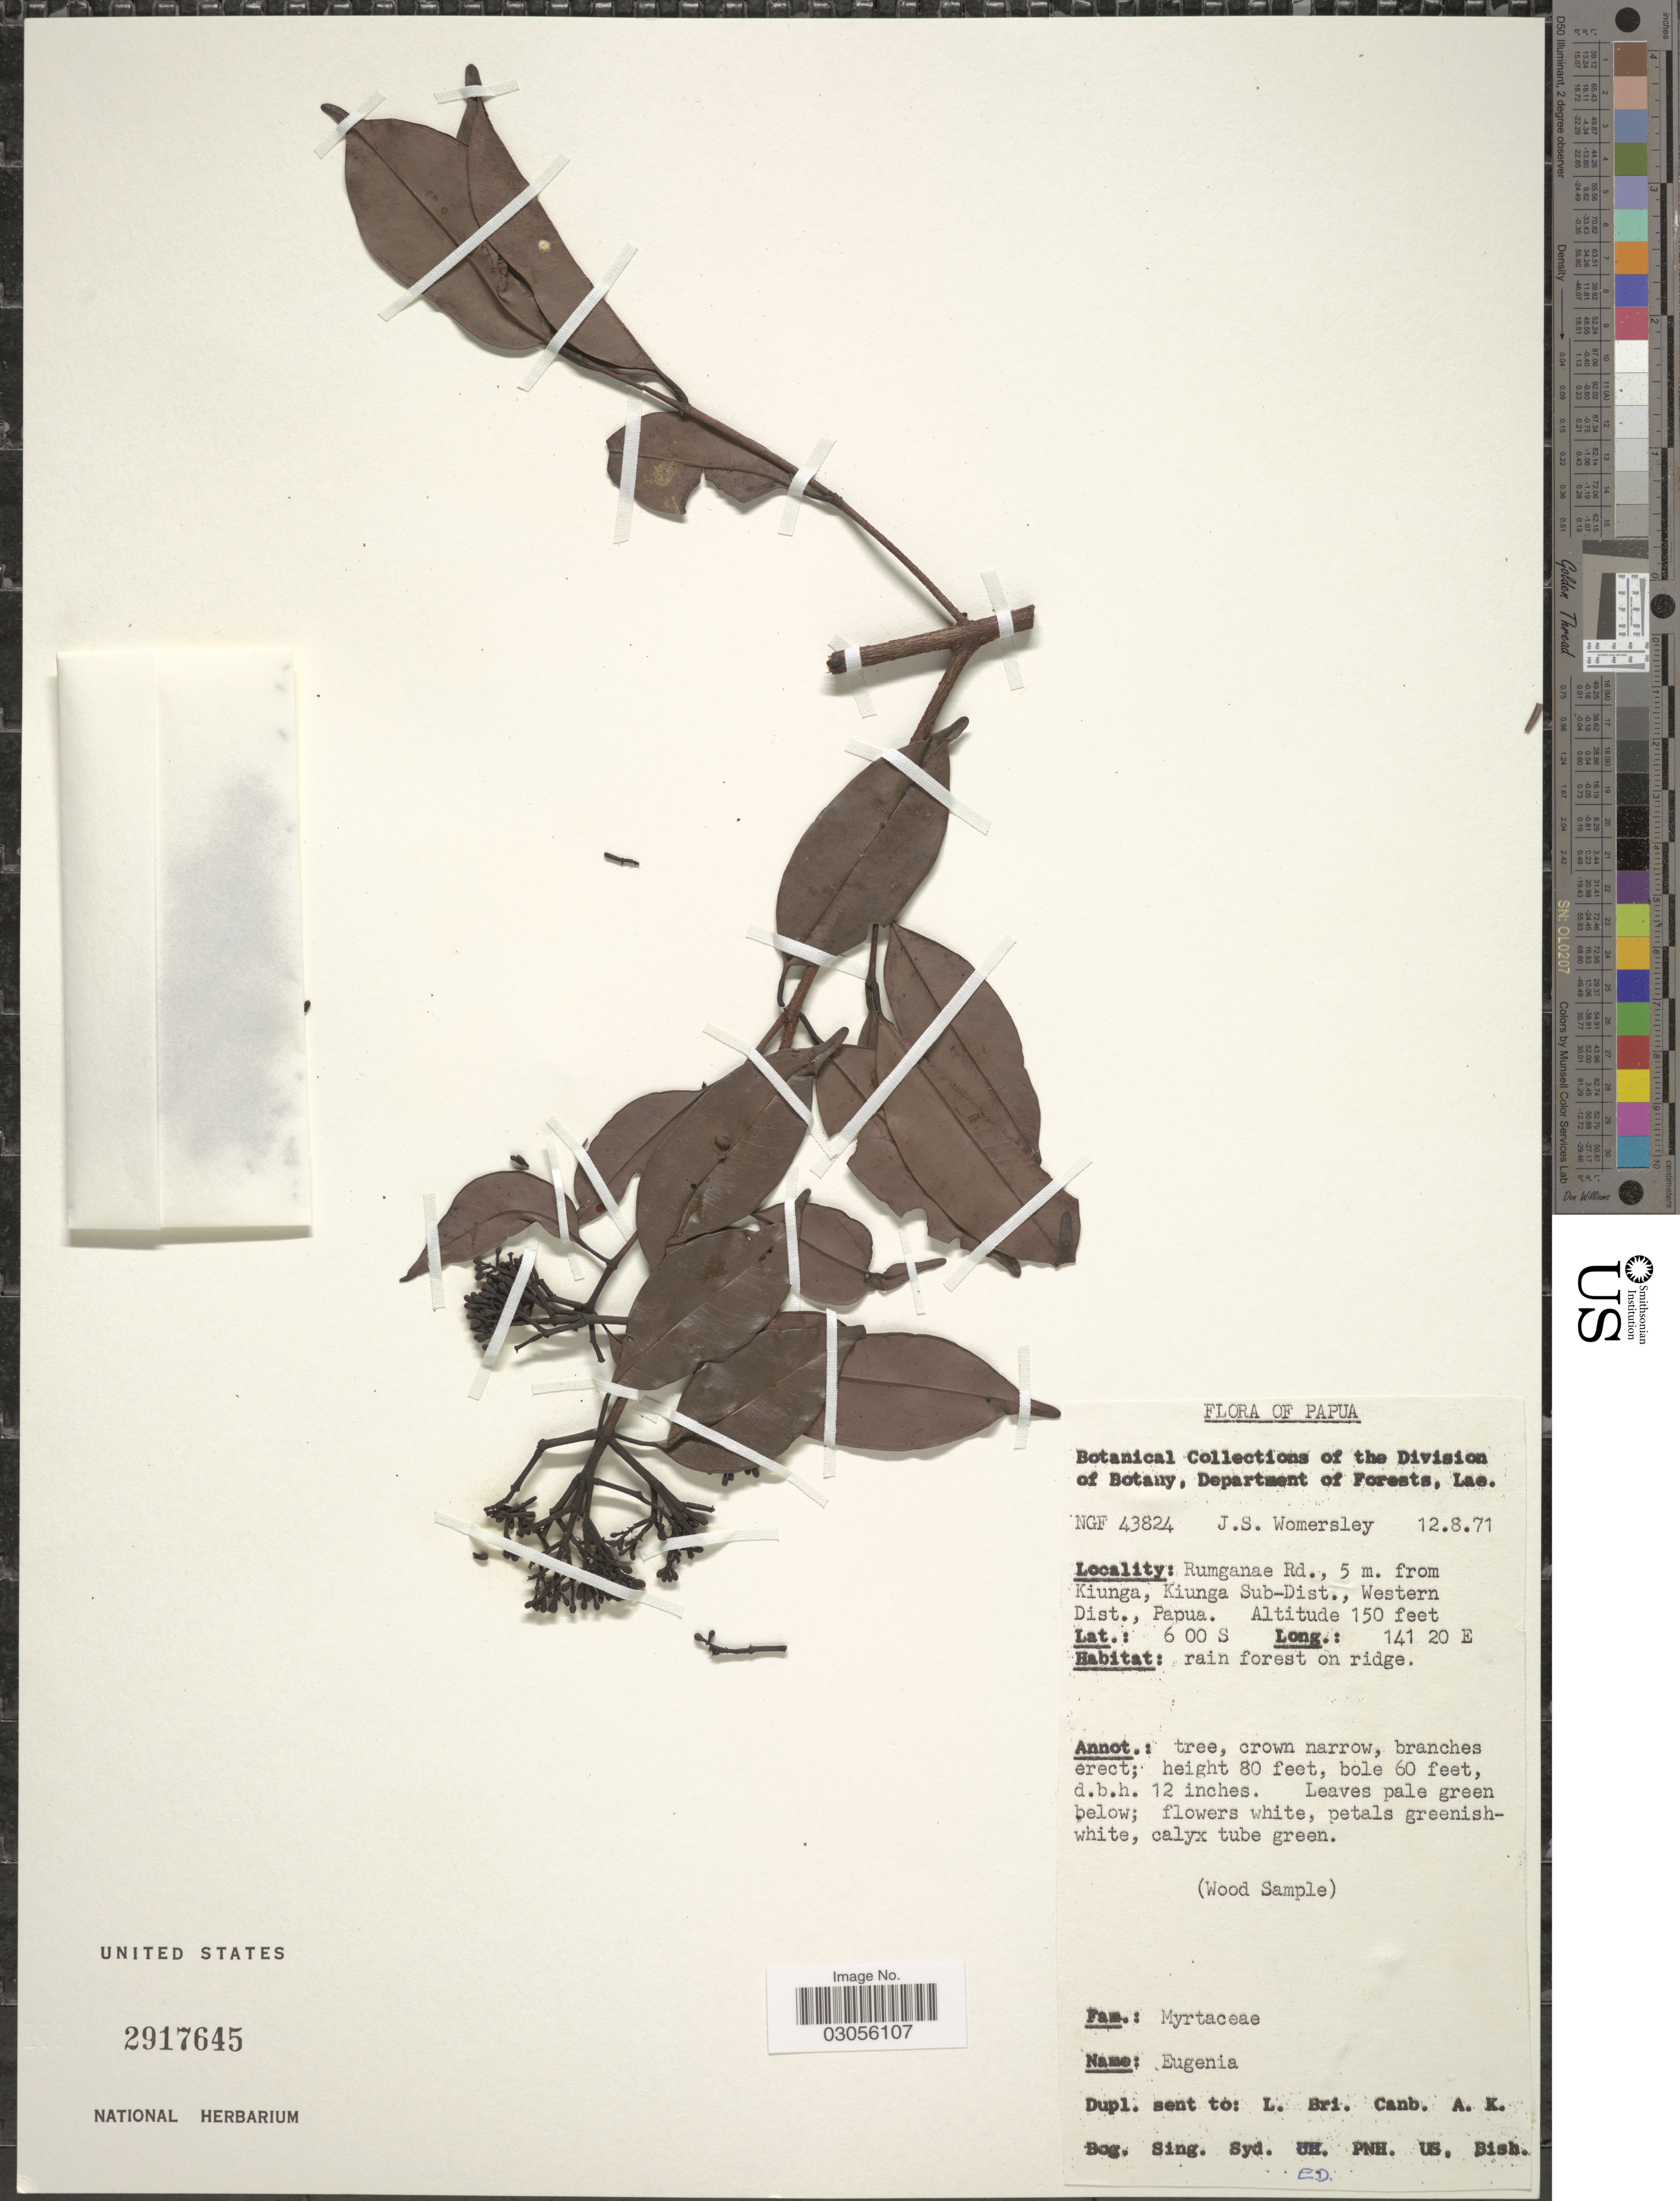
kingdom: Plantae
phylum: Tracheophyta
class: Magnoliopsida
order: Myrtales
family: Myrtaceae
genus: Syzygium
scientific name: Syzygium sp.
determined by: Strong, M. T., (US), Smithsonian Institution - National Museum of Natural History (UNITED STATES)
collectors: J. S. Womersley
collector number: NGF 43824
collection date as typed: Transcribed d/m/y: 12/8/71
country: Papua New Guinea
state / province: Manus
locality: Papua. Rumganae Rd., 5 m. from Kiunga, Kiunga Sub-Dist., Western Dist. Papua.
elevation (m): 46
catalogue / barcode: US 2917645